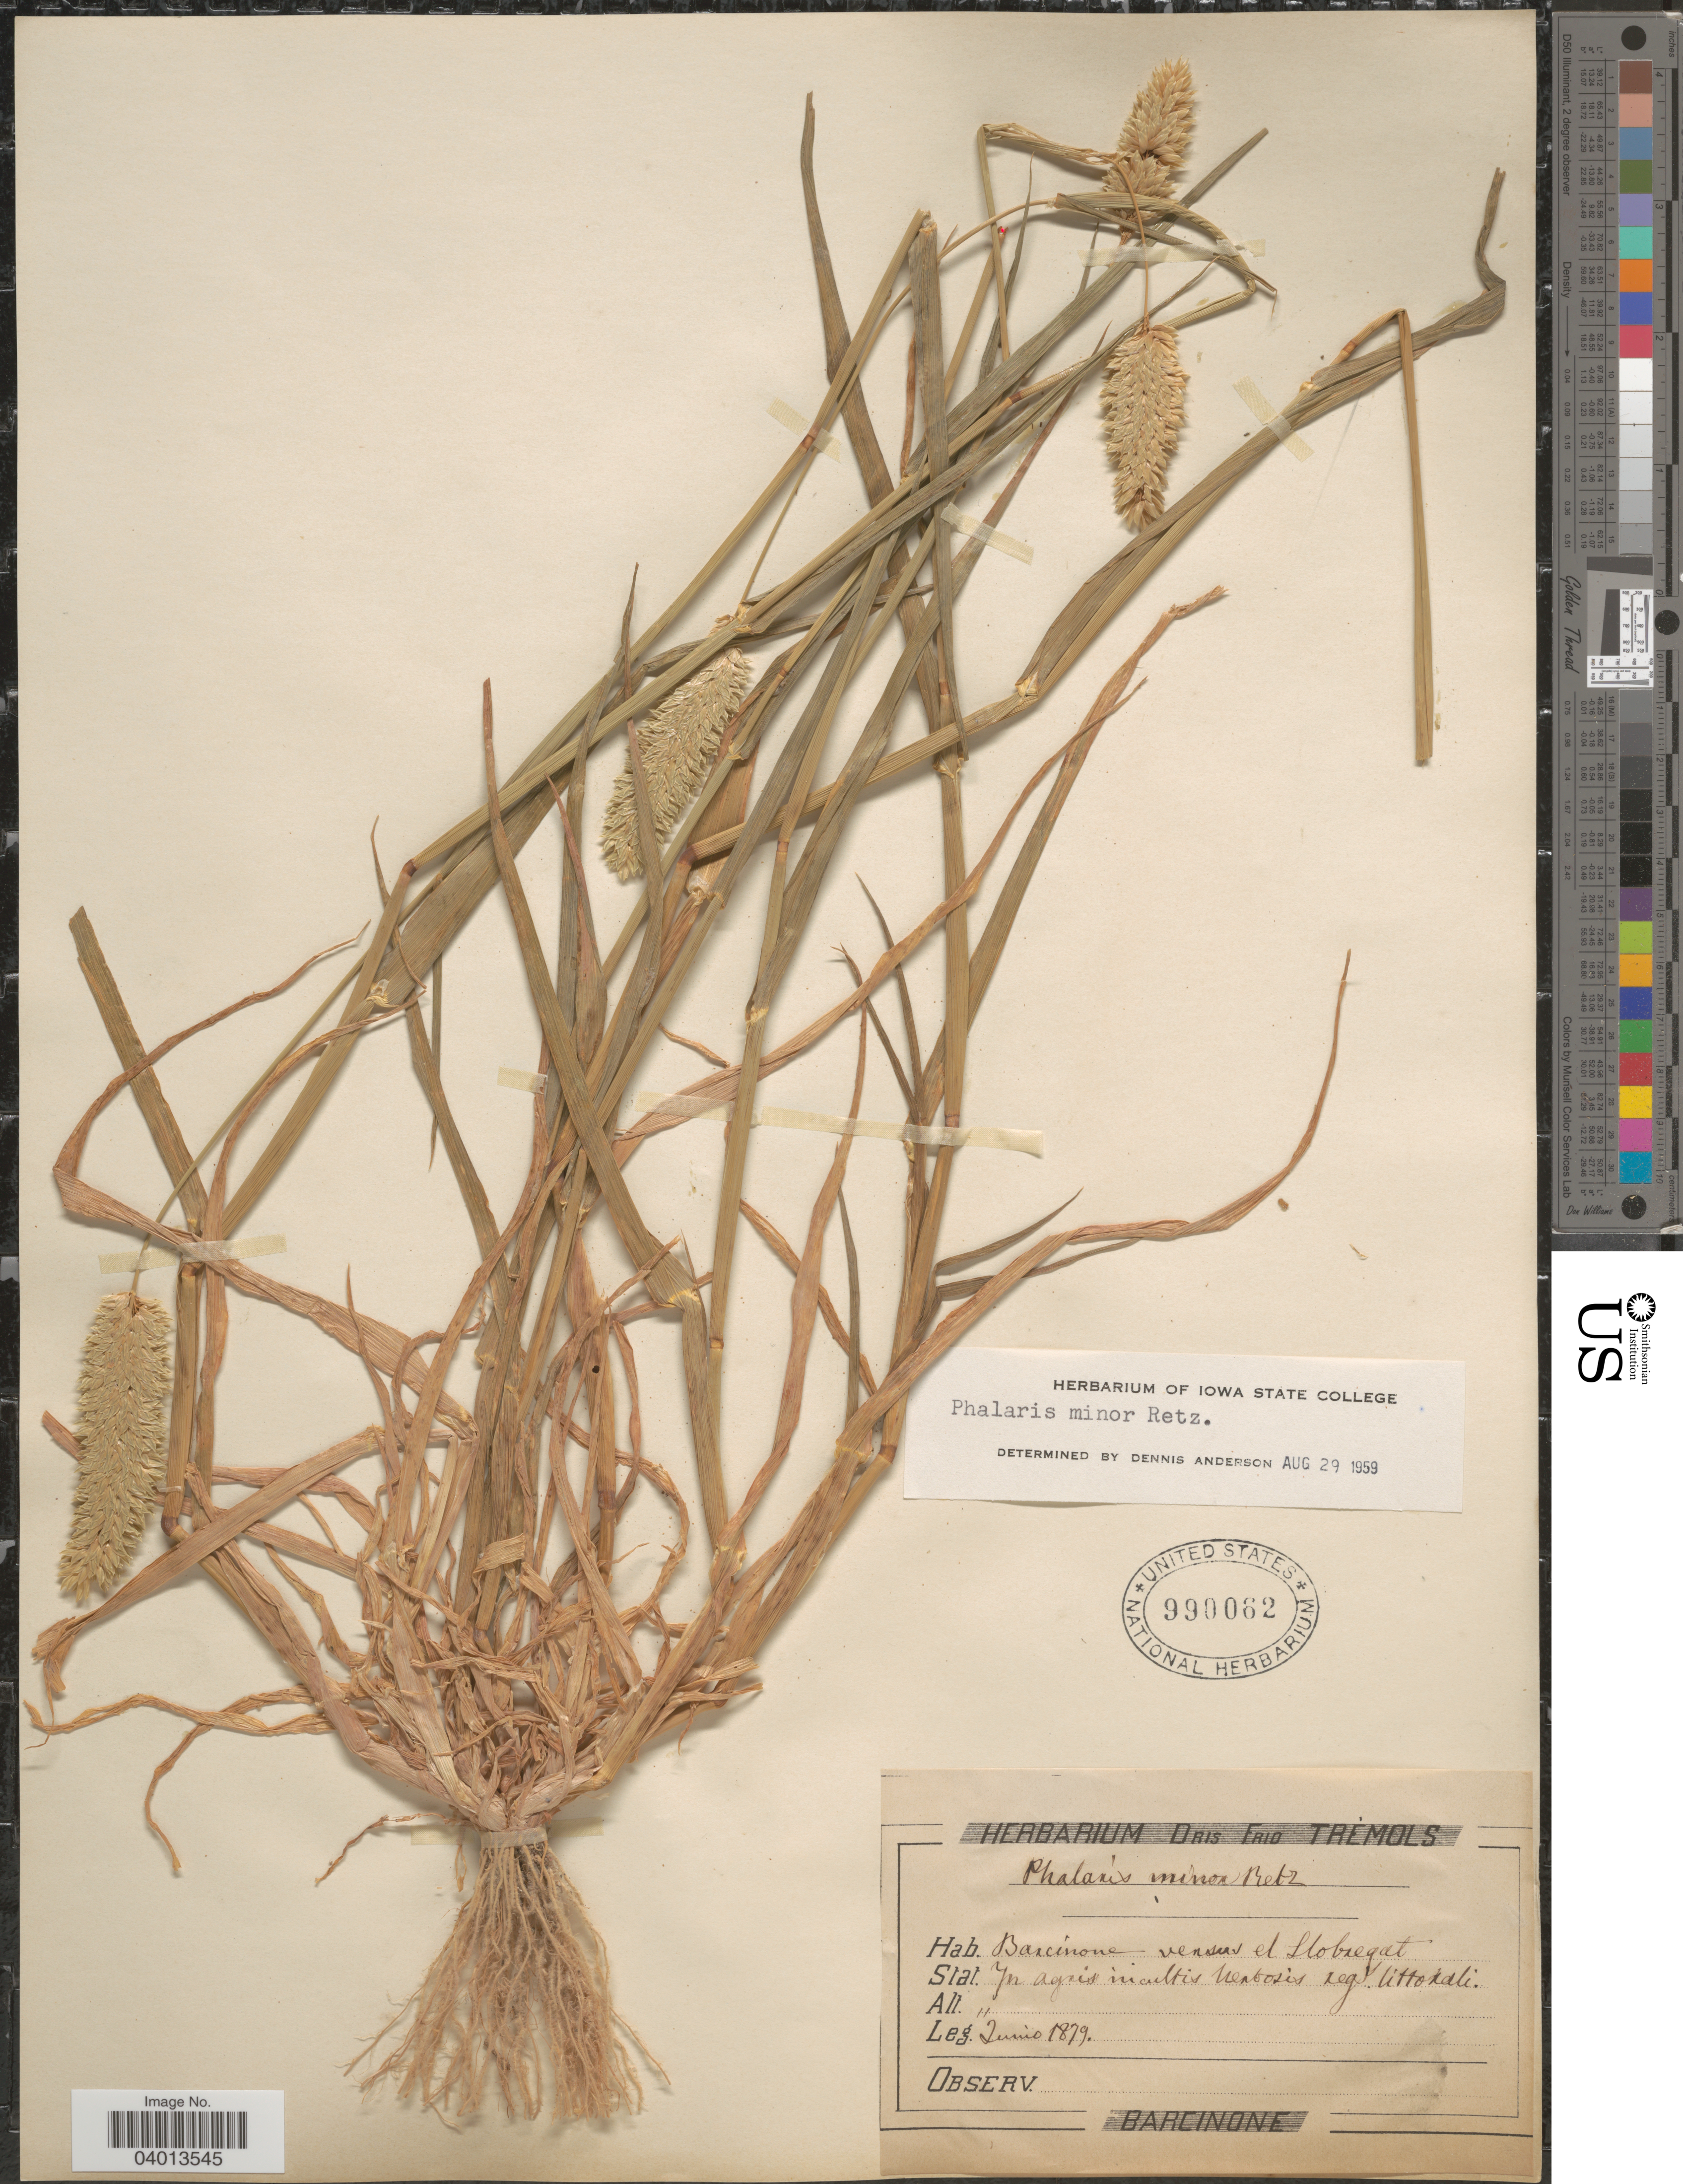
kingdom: Plantae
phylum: Tracheophyta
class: Liliopsida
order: Poales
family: Poaceae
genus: Phalaris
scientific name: Phalaris minor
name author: Retz.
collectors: Ex herb. Oris Frio Trèmols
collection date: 1879-06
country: Spain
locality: Barcinone versus el Llobregat. Stat. In agris incultis menbosis seg. littorali.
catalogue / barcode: US 990062